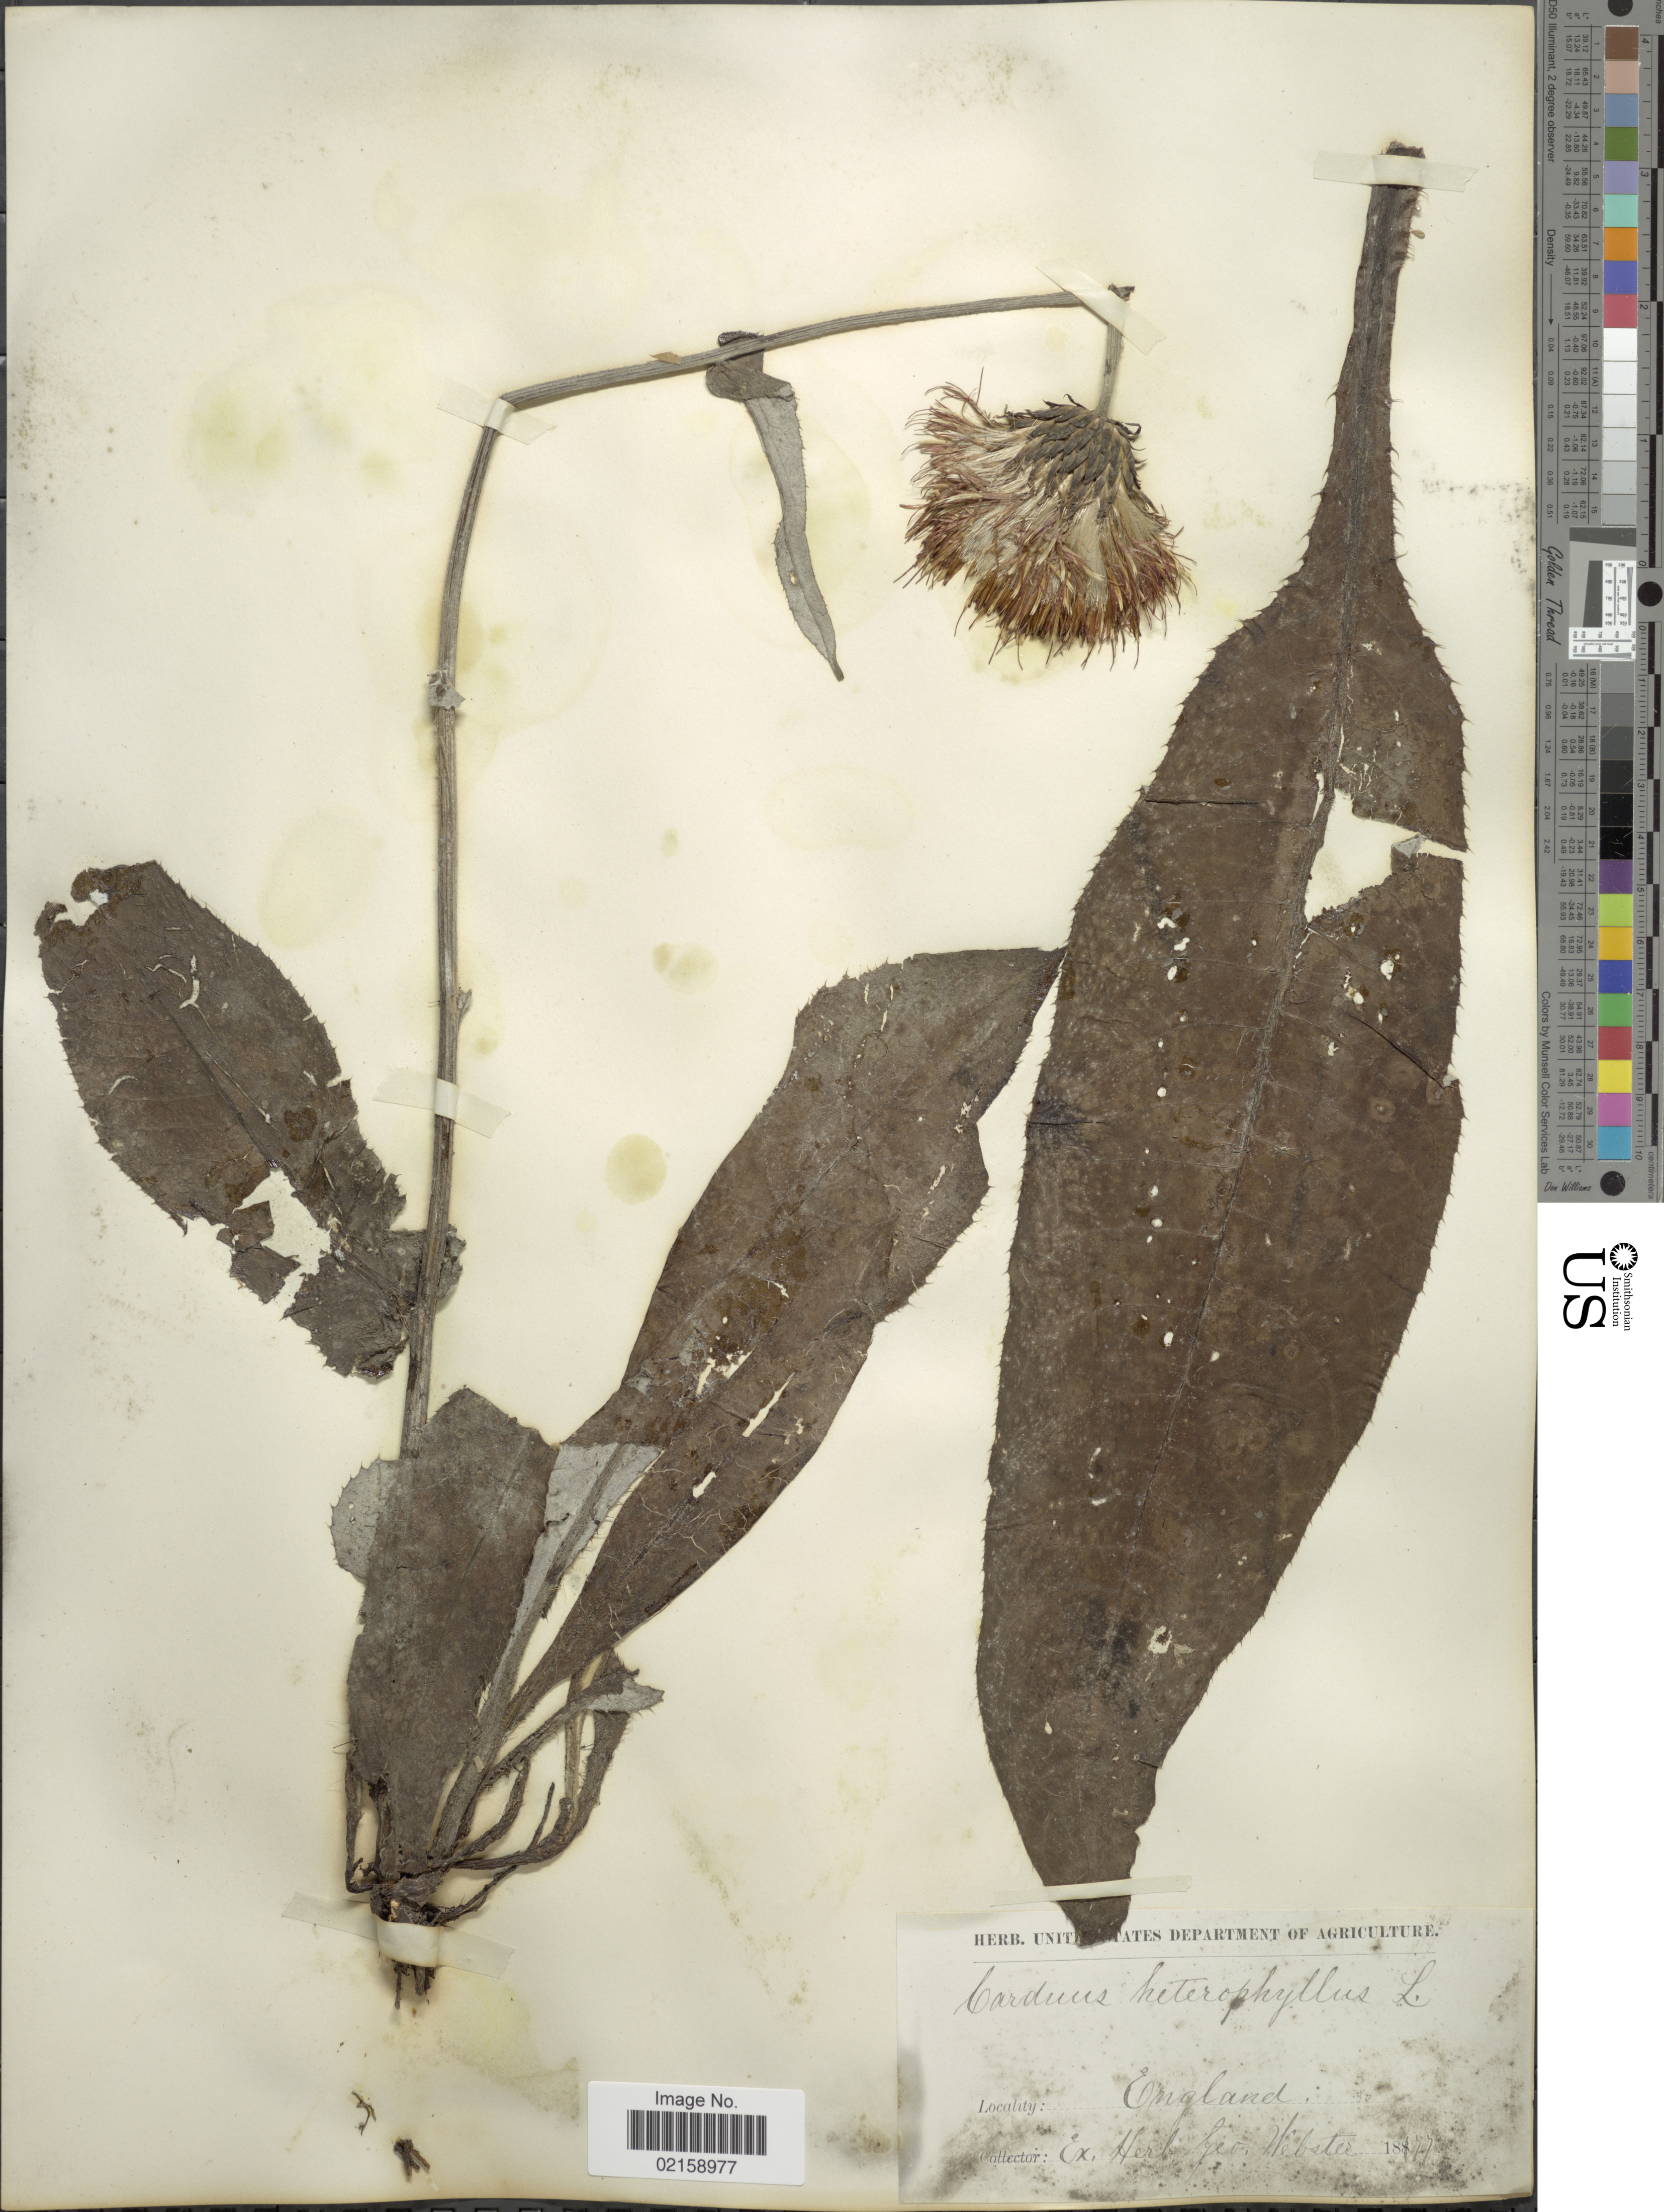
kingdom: Plantae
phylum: Tracheophyta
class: Magnoliopsida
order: Asterales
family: Asteraceae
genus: Cirsium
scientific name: Cirsium heterophyllum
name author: (L.) Hill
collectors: ex herb. Geo. Webster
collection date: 1877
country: United Kingdom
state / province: England